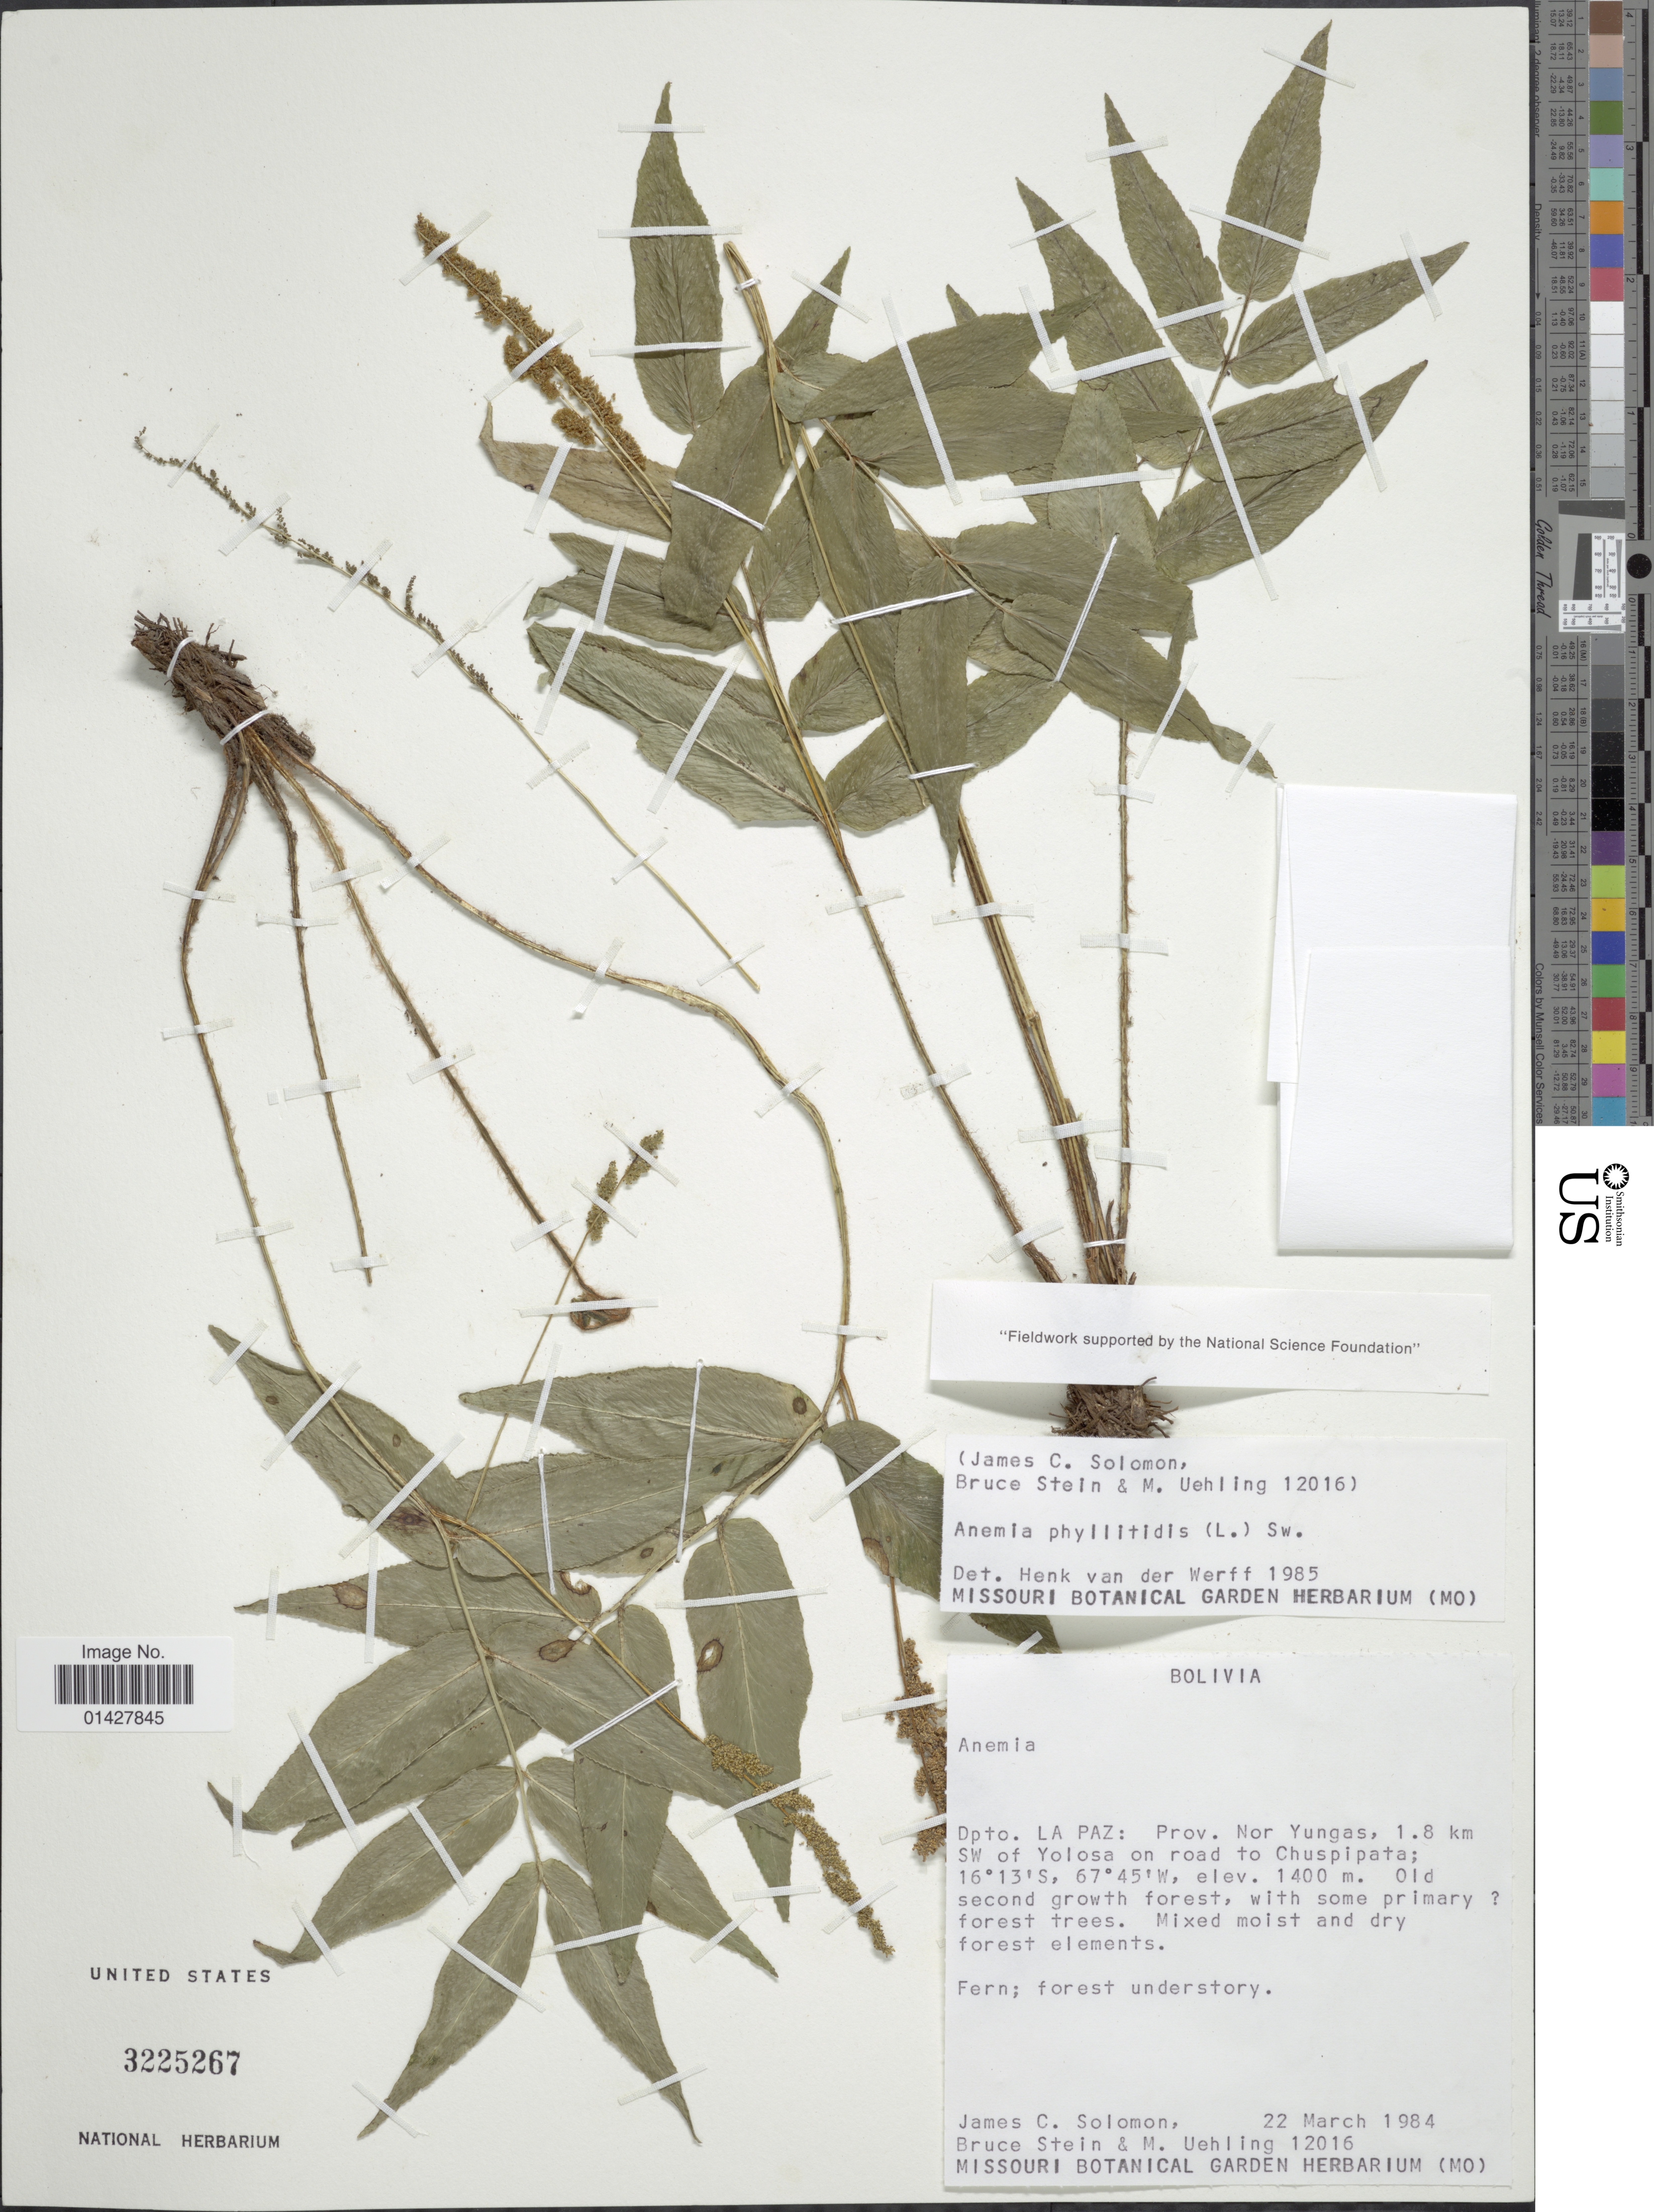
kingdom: Plantae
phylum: Tracheophyta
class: Polypodiopsida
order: Schizaeales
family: Anemiaceae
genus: Anemia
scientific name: Anemia phyllitidis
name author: (L.) Sw.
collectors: J. C. Solomon, B. A. Stein & M. Uehling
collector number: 12016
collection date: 1984-03-22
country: Bolivia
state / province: La Paz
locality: Dpto La Paz: Prov. Nor Yungas, 1.8 km SW of Yolosa on road to Chuspipata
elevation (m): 1400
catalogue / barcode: US 3225267